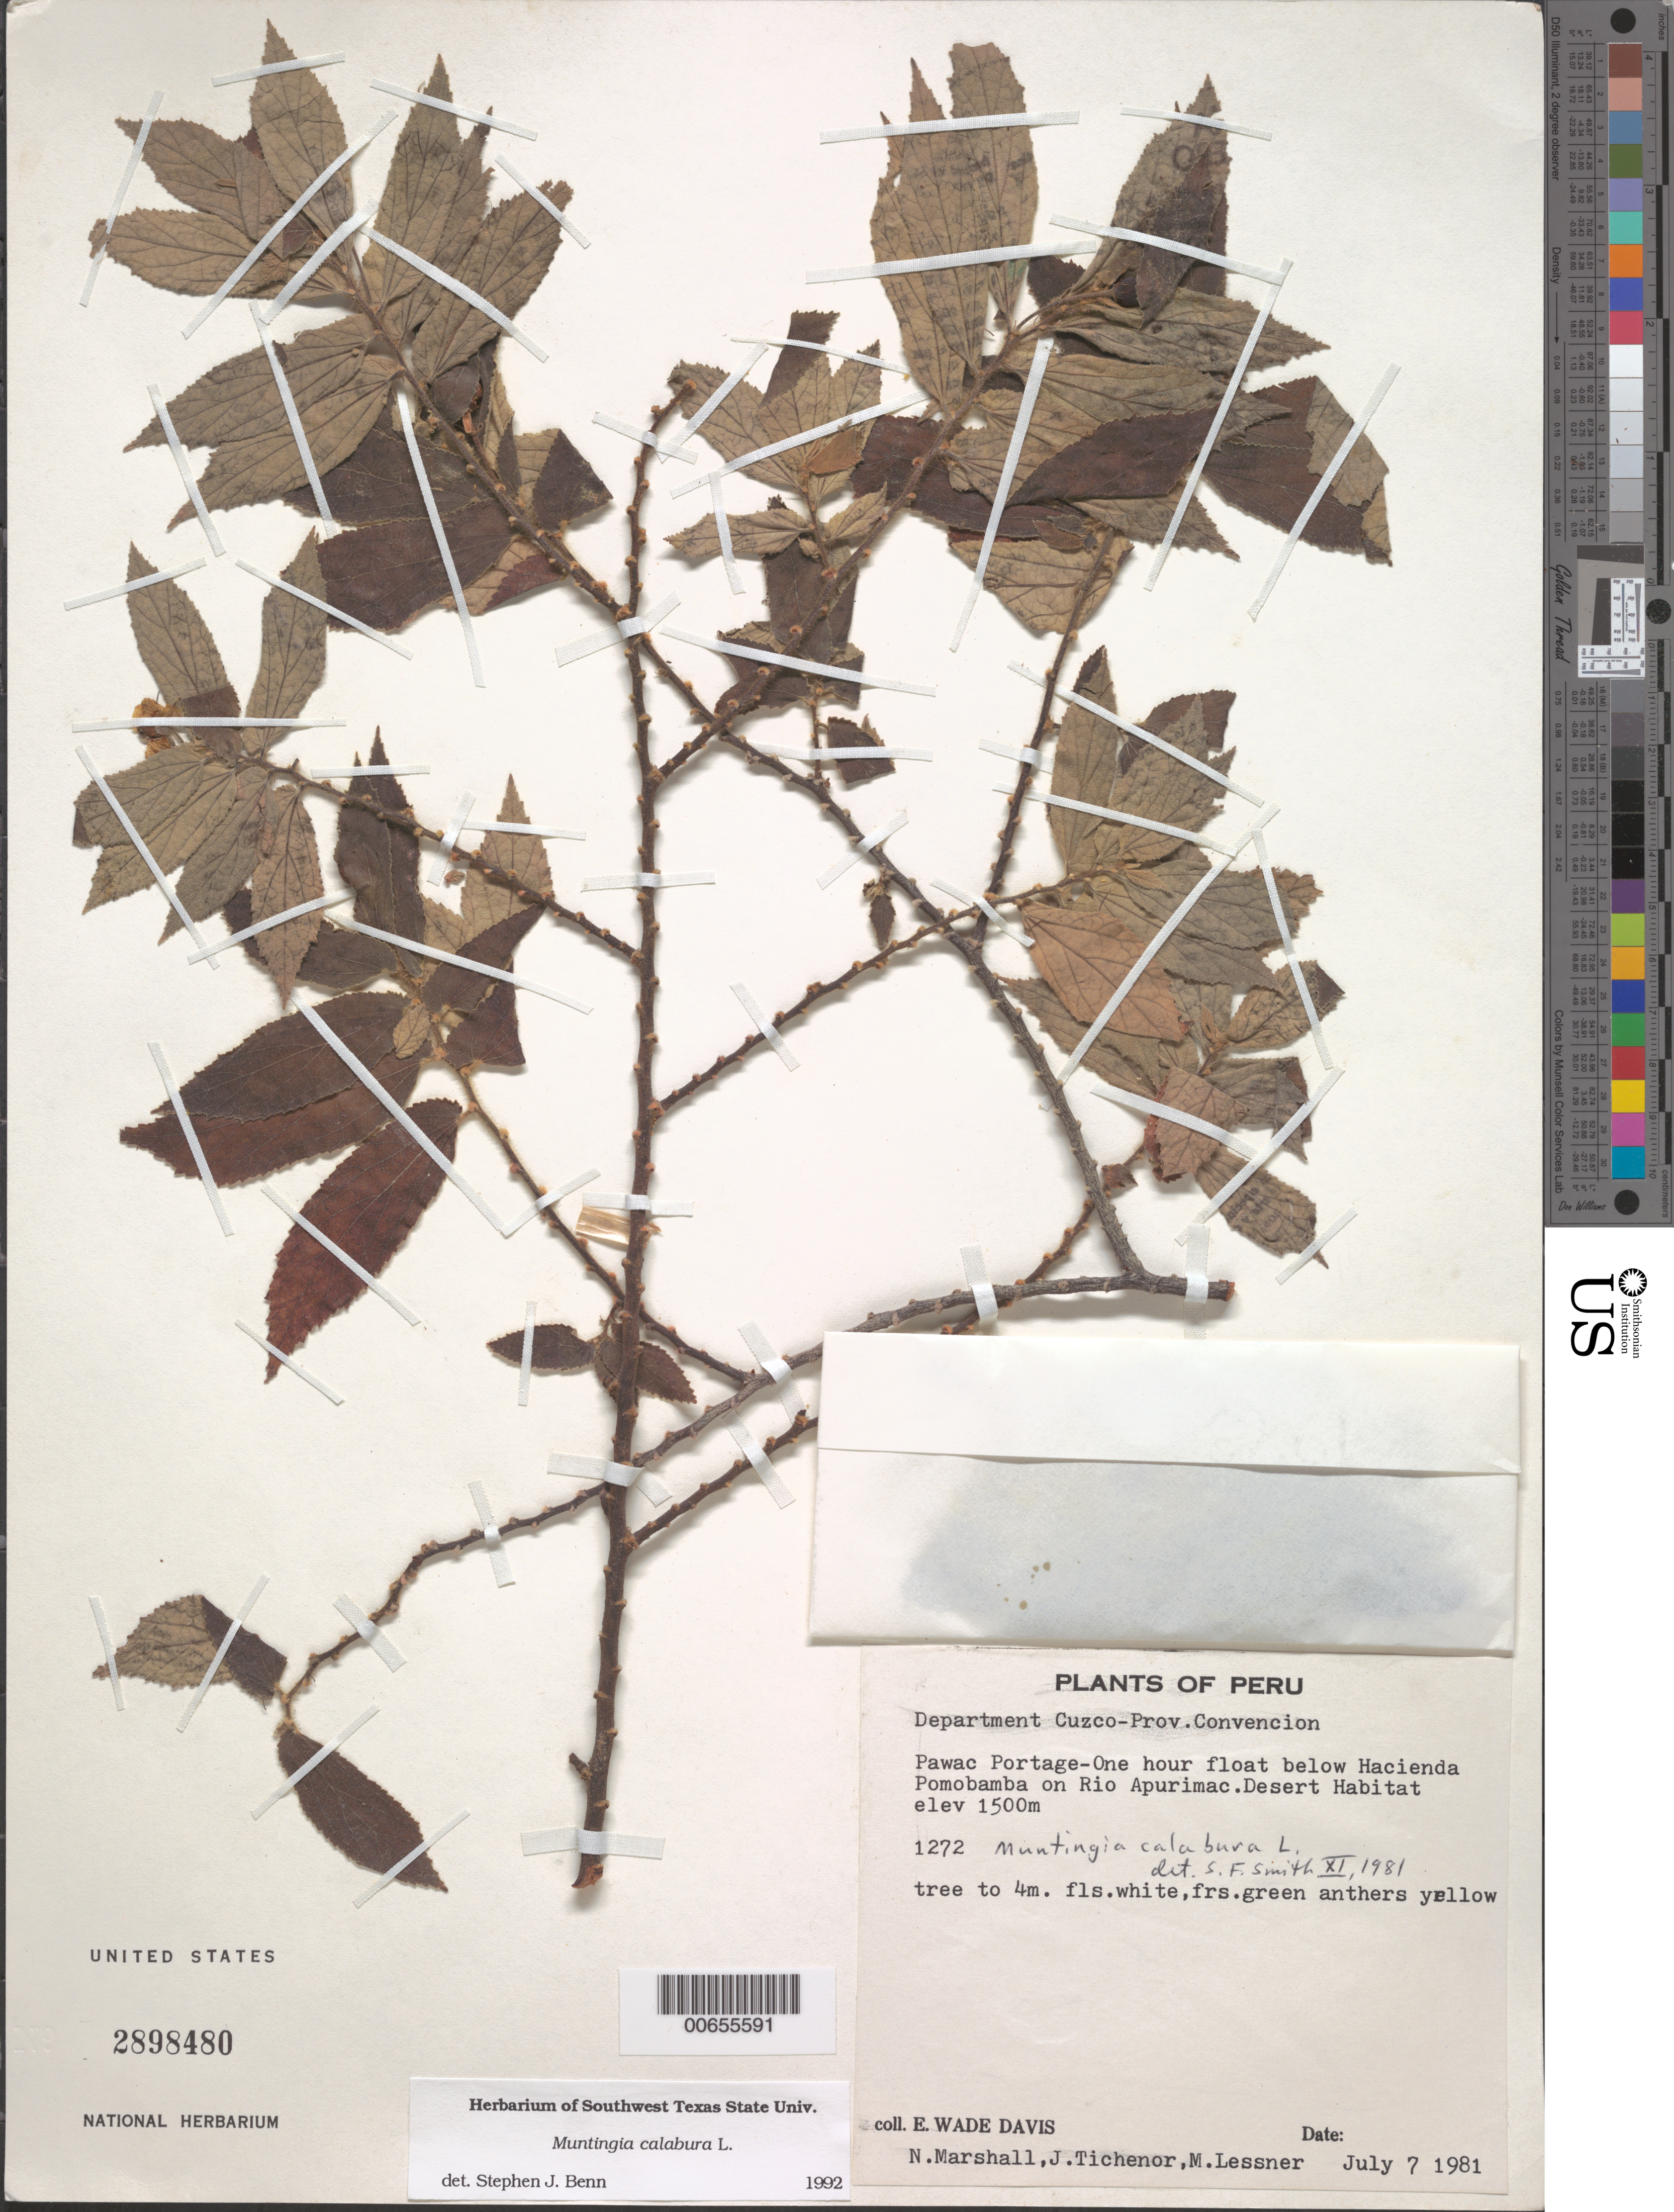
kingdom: Plantae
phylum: Tracheophyta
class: Magnoliopsida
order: Malvales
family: Muntingiaceae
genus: Muntingia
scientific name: Muntingia calabura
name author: L.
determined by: Benn, S. J.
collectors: E. W. Davis, N. Marshall, J. Tichenor & M. Lessner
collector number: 1272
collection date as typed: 07 Jul 1981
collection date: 1981-07-07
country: Peru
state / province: Cusco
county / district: La Convención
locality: Pawac Portage, one hour float below Hacienda Pomobamba on Río Apurímac. (Convención Prov. = La Convención Prov.)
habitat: Desert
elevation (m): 1500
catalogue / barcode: US 2898480